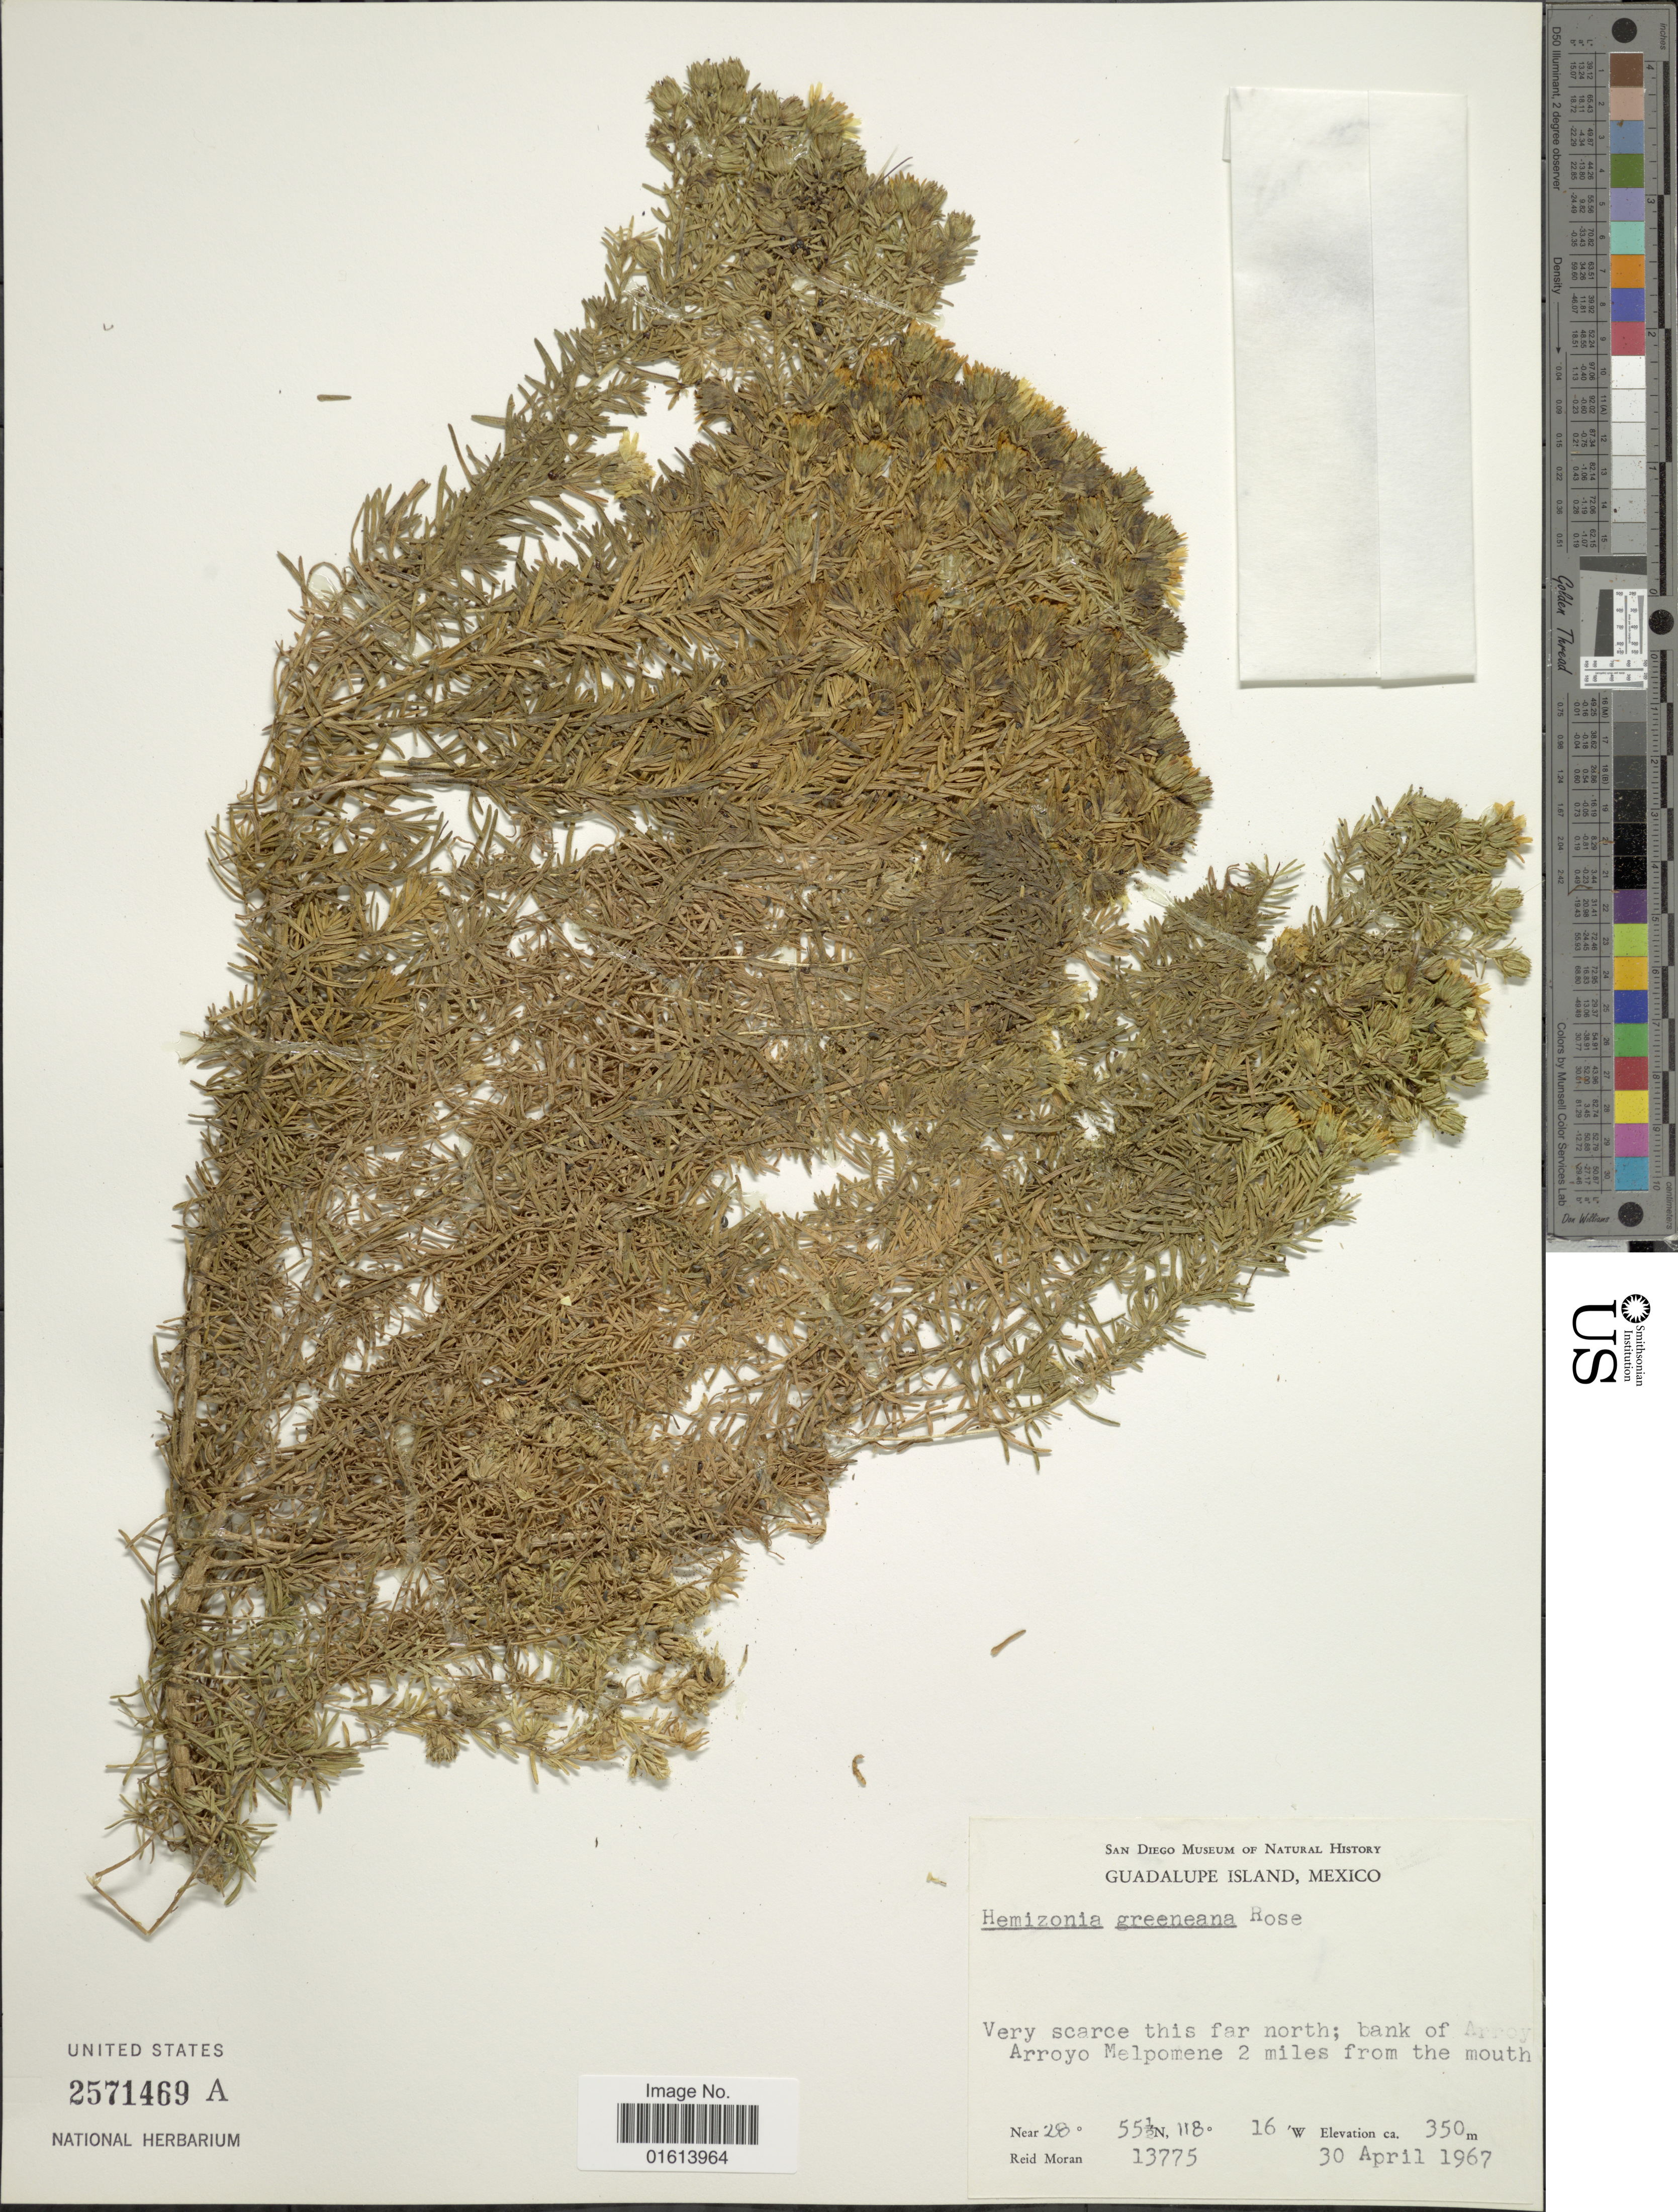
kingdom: Plantae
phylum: Tracheophyta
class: Magnoliopsida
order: Asterales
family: Asteraceae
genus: Deinandra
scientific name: Deinandra greeneana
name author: (Rose) B.G. Baldwin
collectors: R. V. Moran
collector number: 13775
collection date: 1967-04-30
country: Mexico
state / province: Baja California Norte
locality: Guadalupe Island, bank of Arroy, Arroyo Melpomene 2 miles from the mouth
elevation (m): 350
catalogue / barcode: US 2571469A